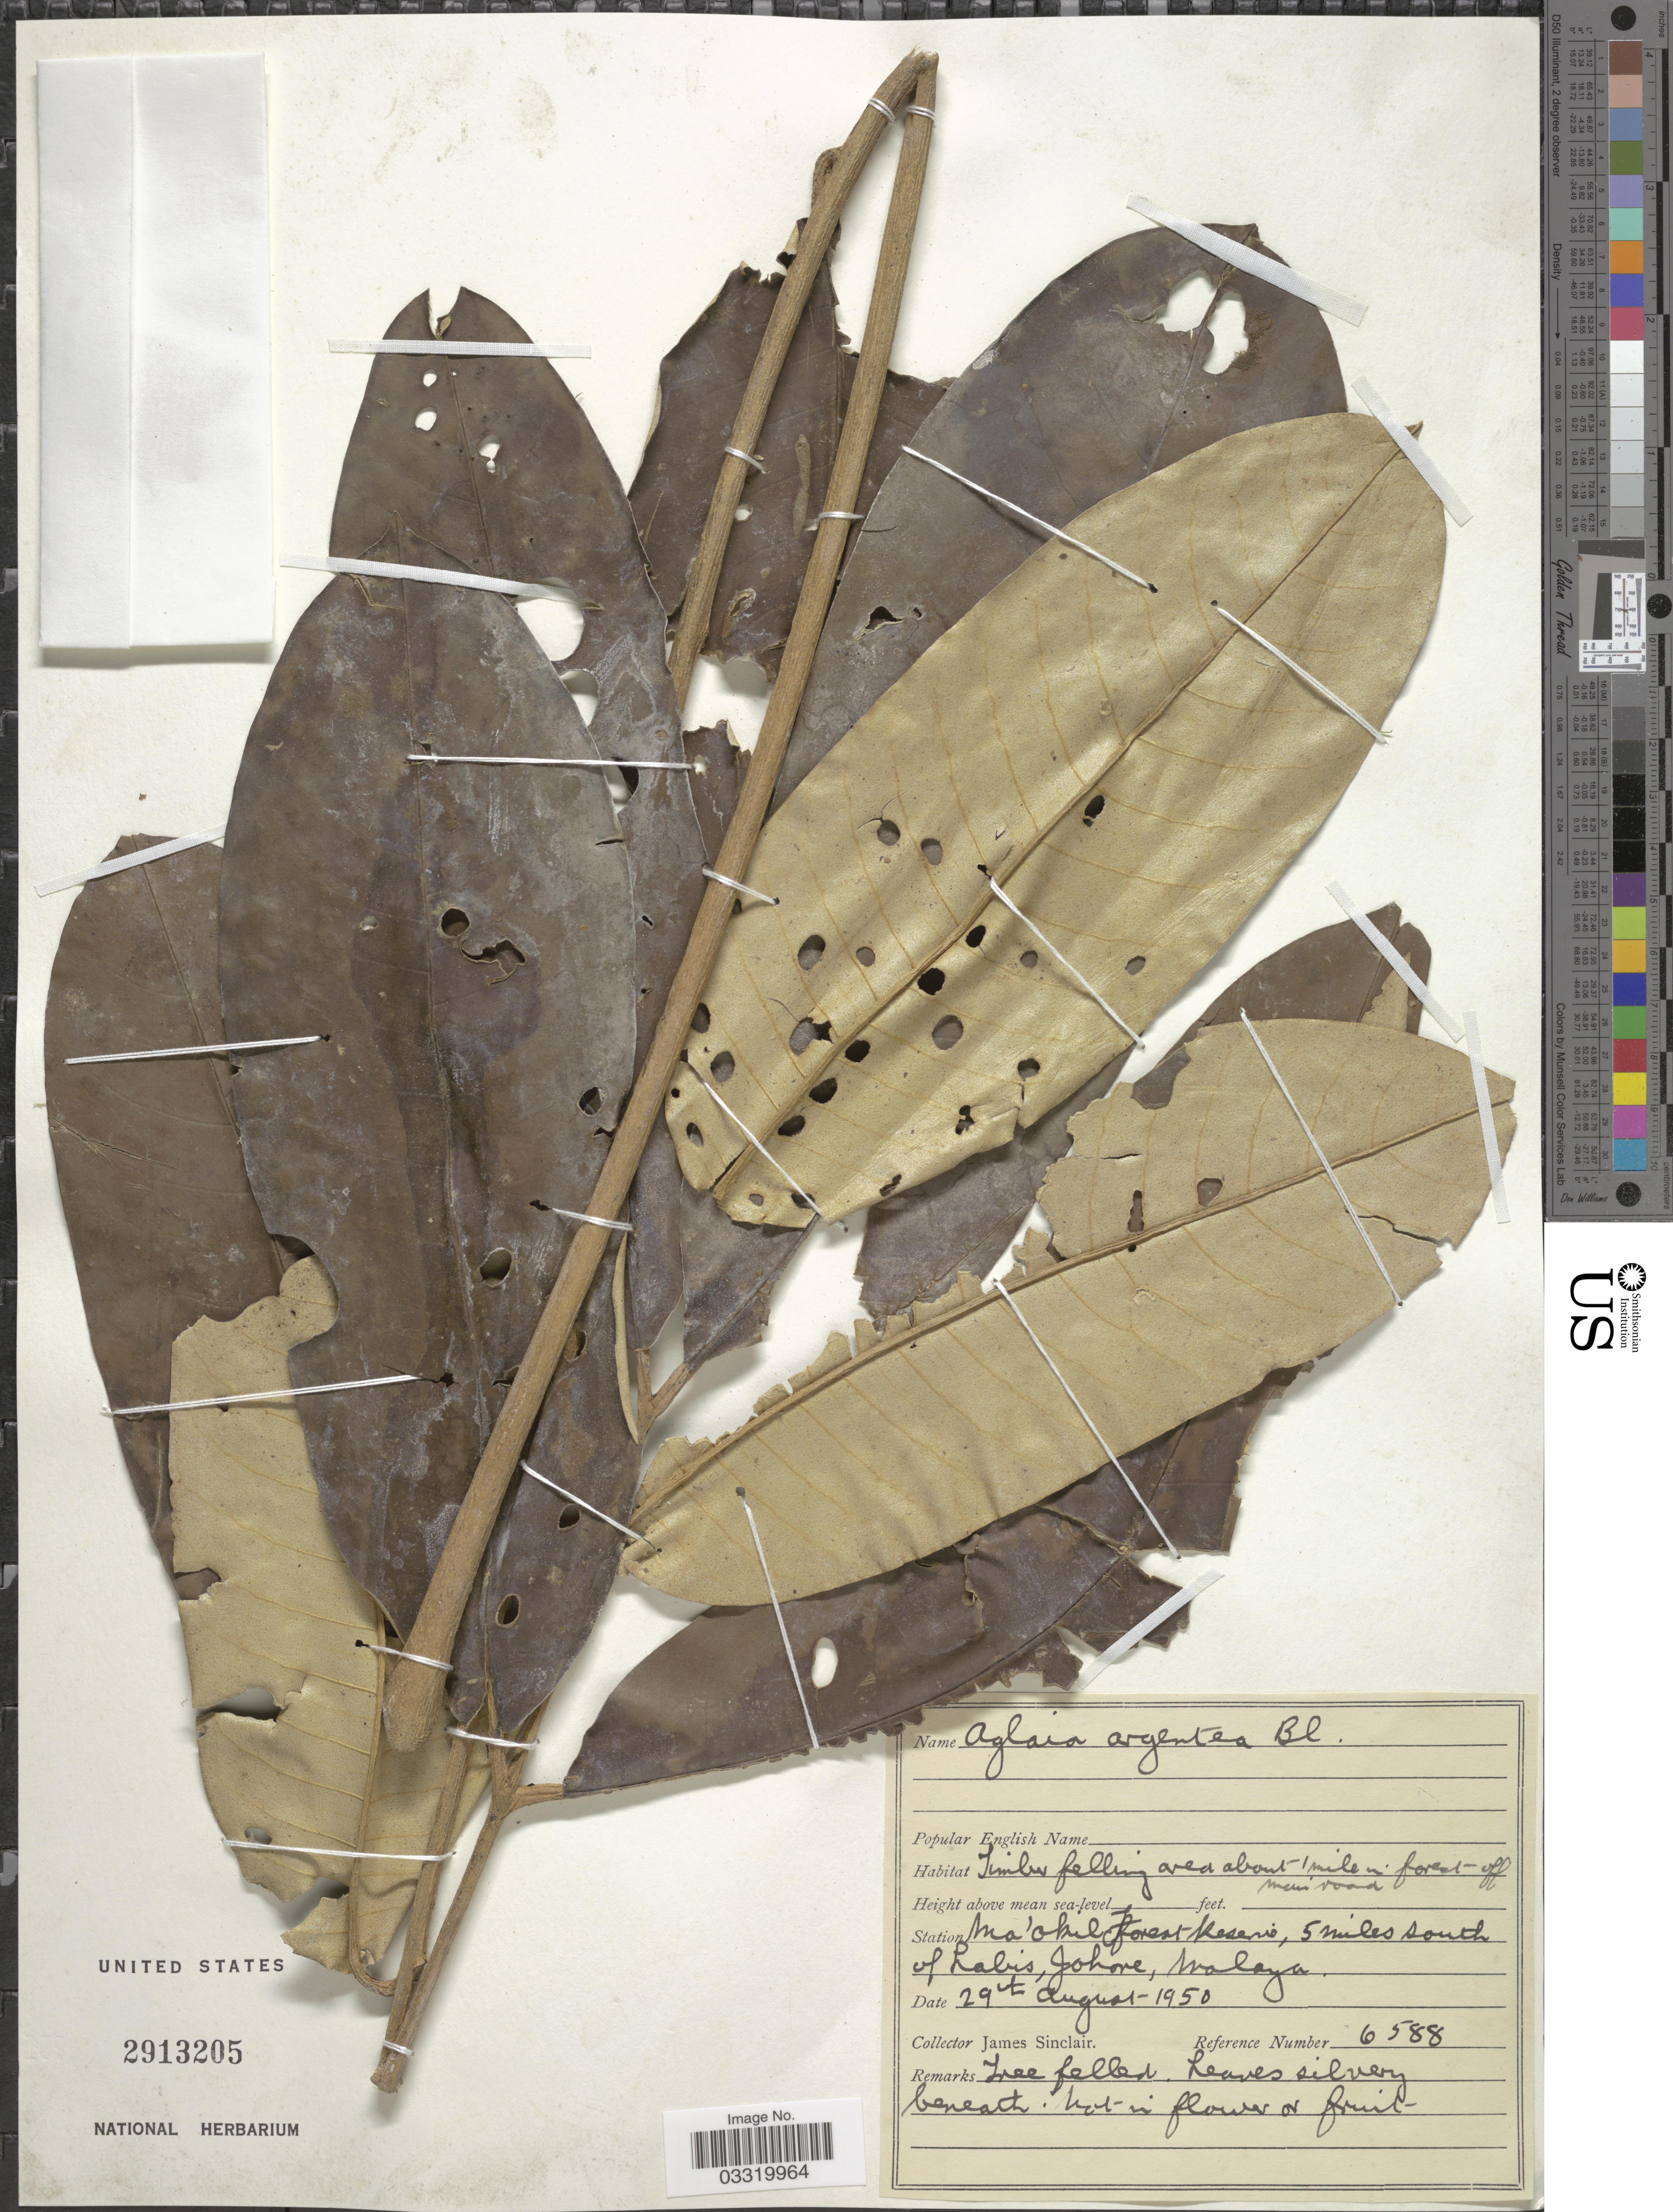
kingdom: Plantae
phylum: Tracheophyta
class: Magnoliopsida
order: Sapindales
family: Meliaceae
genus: Aglaia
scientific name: Aglaia argentea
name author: Blume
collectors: J. Sinclair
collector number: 6588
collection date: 1950-08-29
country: Malaysia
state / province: Johor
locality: Station Ma'Okil Forest Reserve, 5 miles south of Labis, Johore, Malaya.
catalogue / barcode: US 2913205